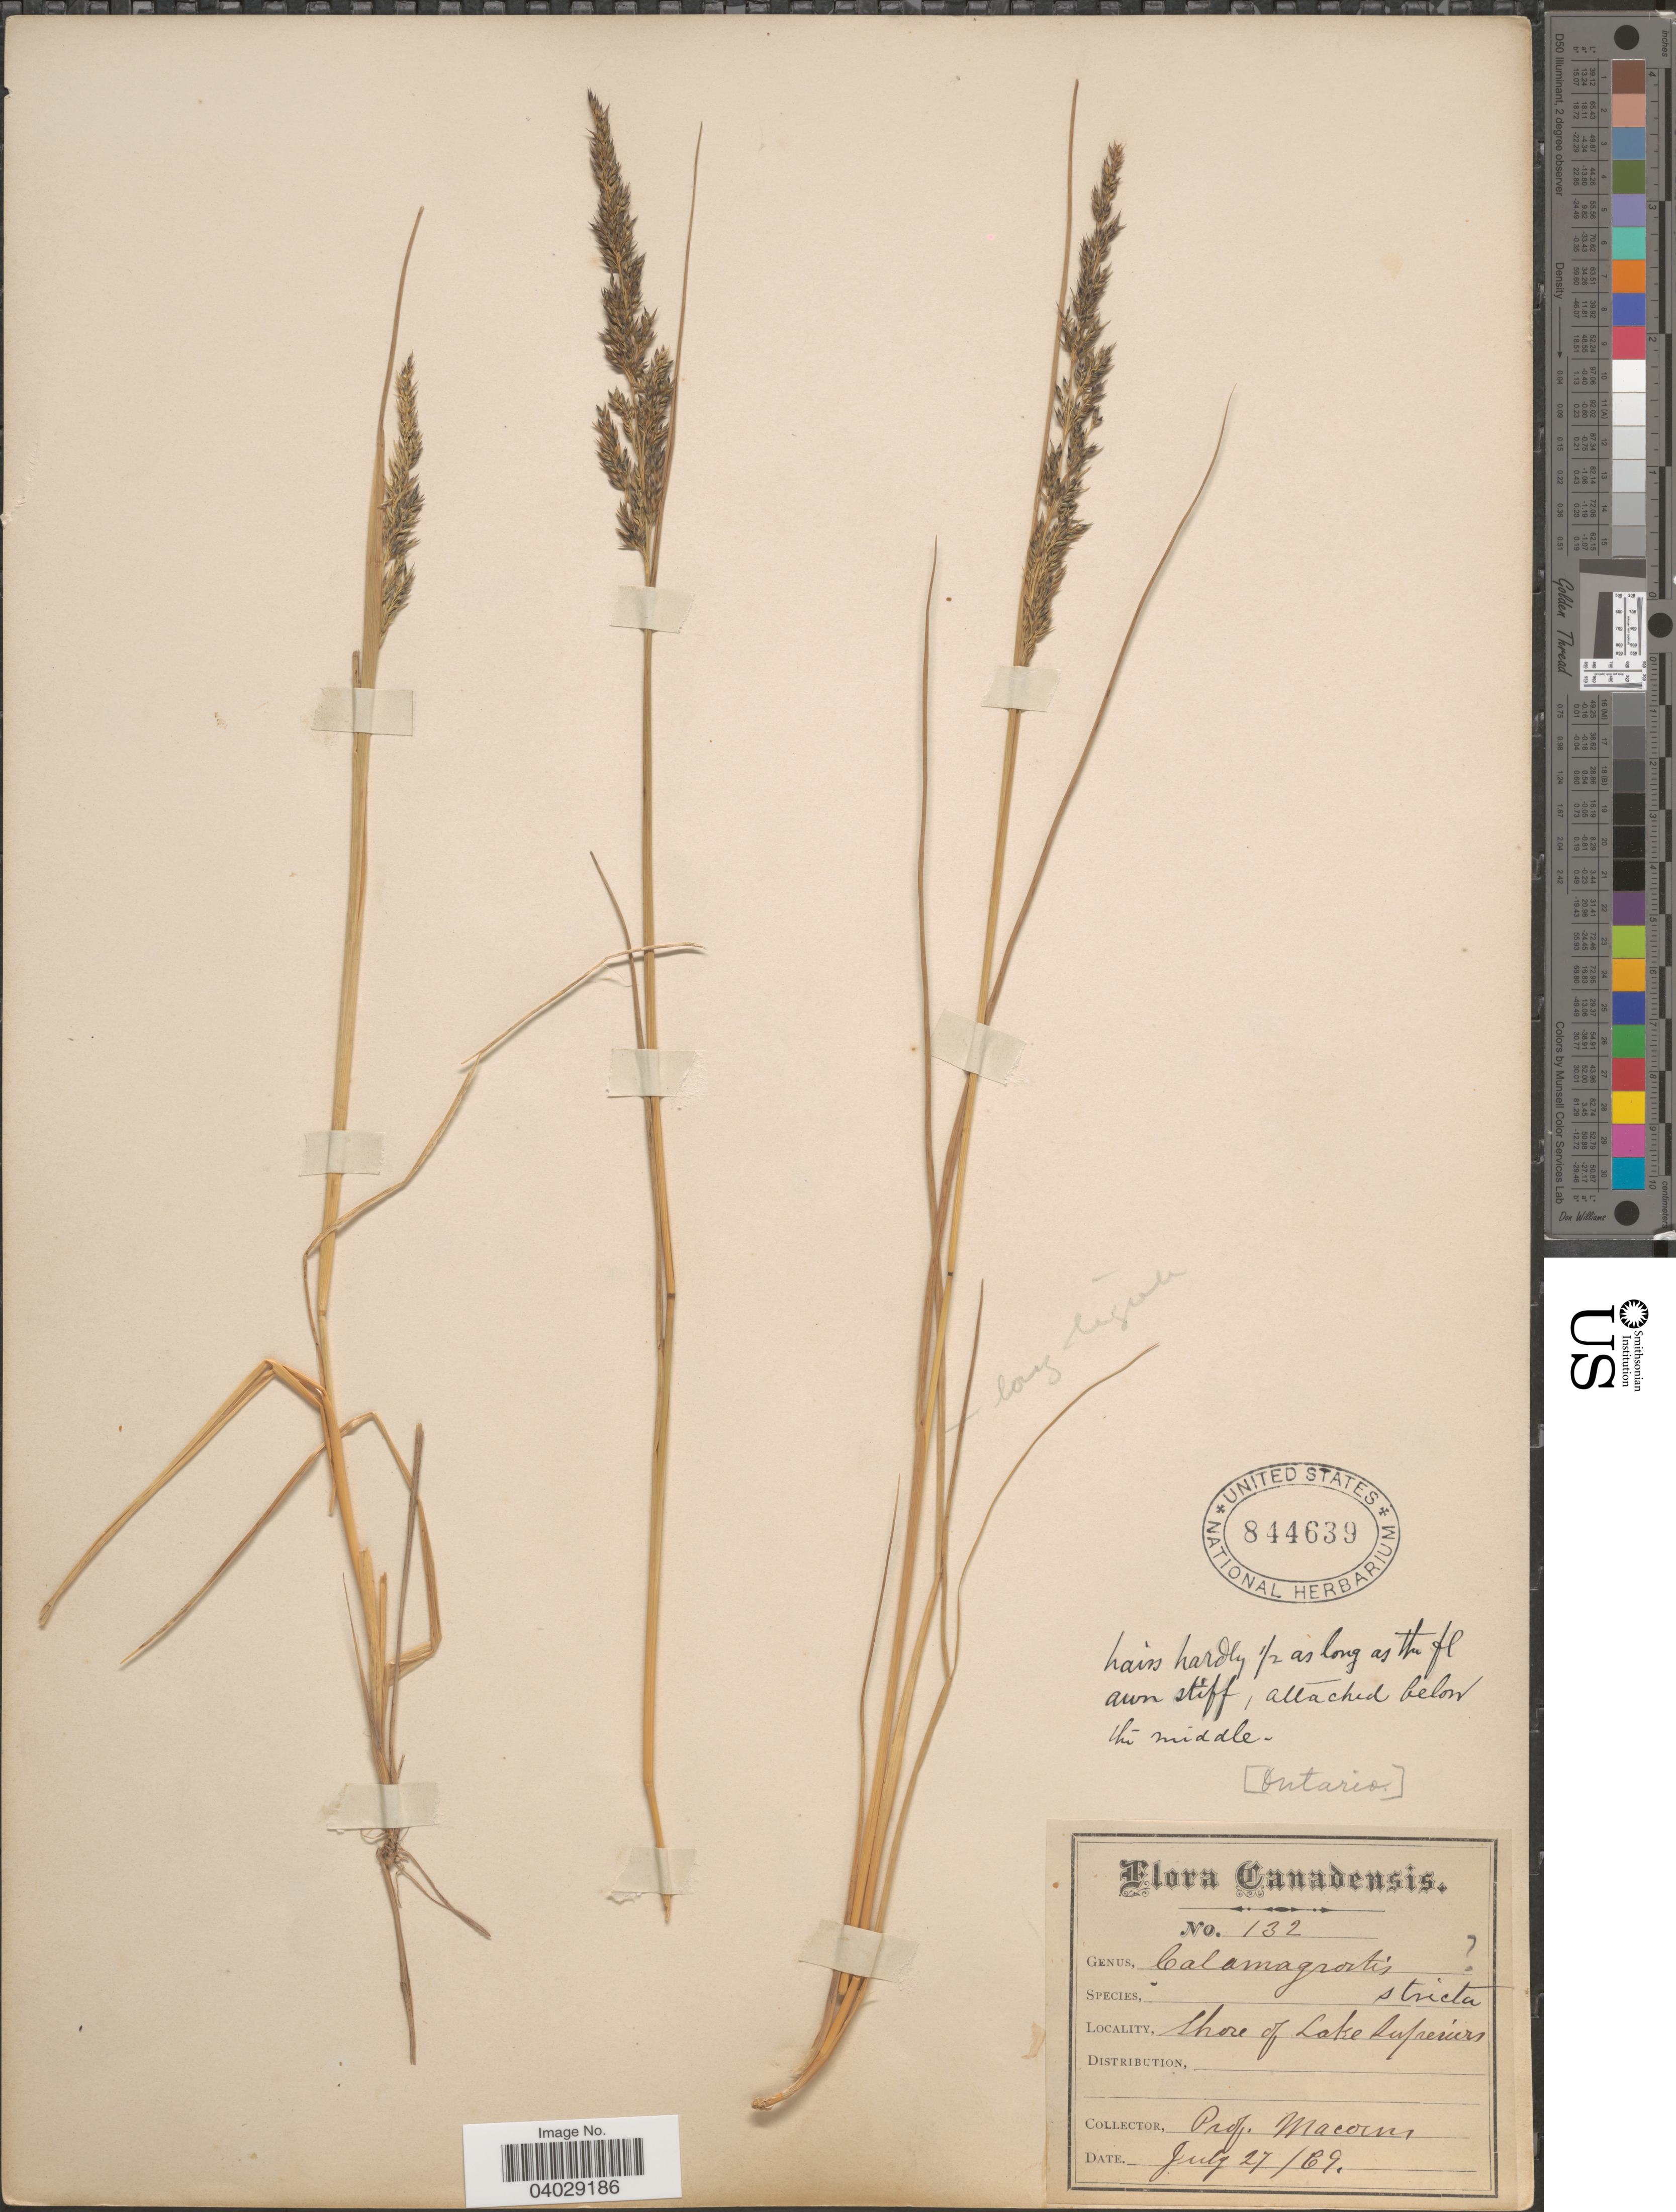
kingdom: Plantae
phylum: Tracheophyta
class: Liliopsida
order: Poales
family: Poaceae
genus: Calamagrostis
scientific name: Calamagrostis neglecta (Ehrh.) Gaertner et al.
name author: (Ehrhart) G. Gaertn. et al.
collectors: -- Macoun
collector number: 132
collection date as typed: Transcribed d/m/y: 27/7/69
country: Canada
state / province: Ontario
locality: Shore of Lake Superior.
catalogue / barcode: US 844639